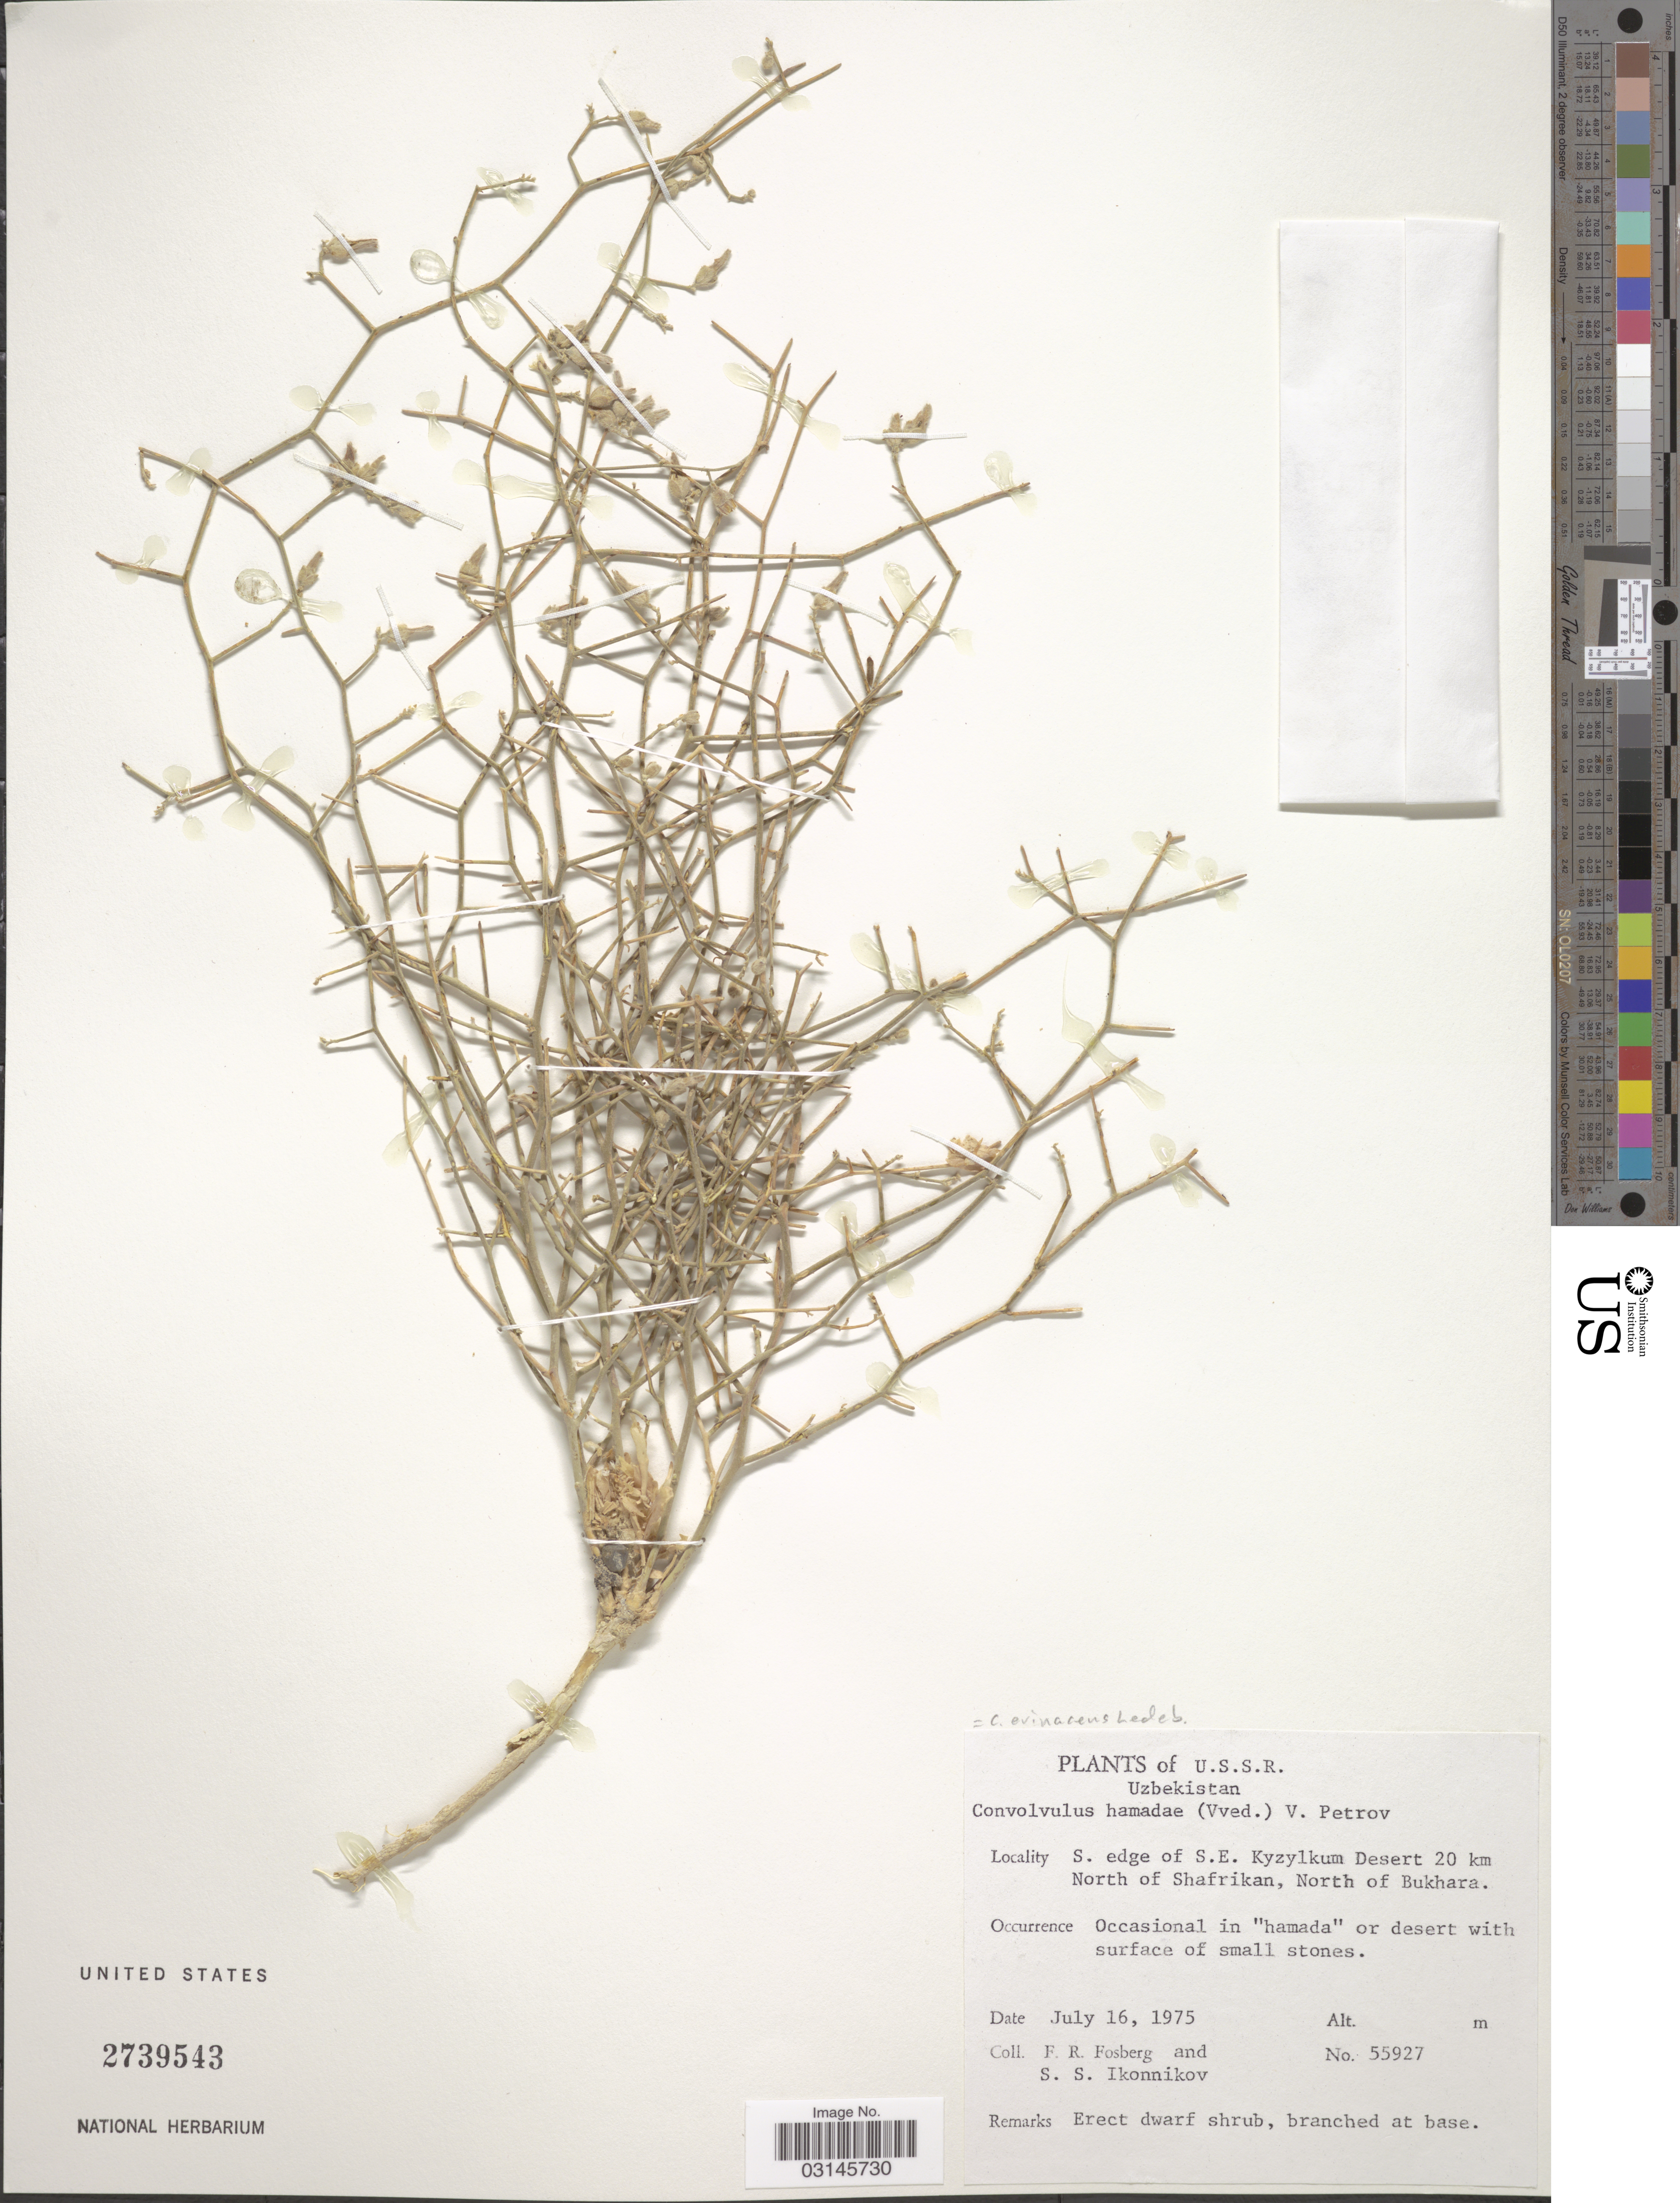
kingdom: Plantae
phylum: Tracheophyta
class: Magnoliopsida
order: Solanales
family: Convolvulaceae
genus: Convolvulus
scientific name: Convolvulus erinaceus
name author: Ledeb.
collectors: F. R. Fosberg & S. Ikonnikov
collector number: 55927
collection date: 1975-07-16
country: Uzbekistan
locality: U.S.S.R. S. edge of S. E. Kyzylkum Desert 20 km North of Shafrikan, North of Bukhara.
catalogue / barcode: US 2739543